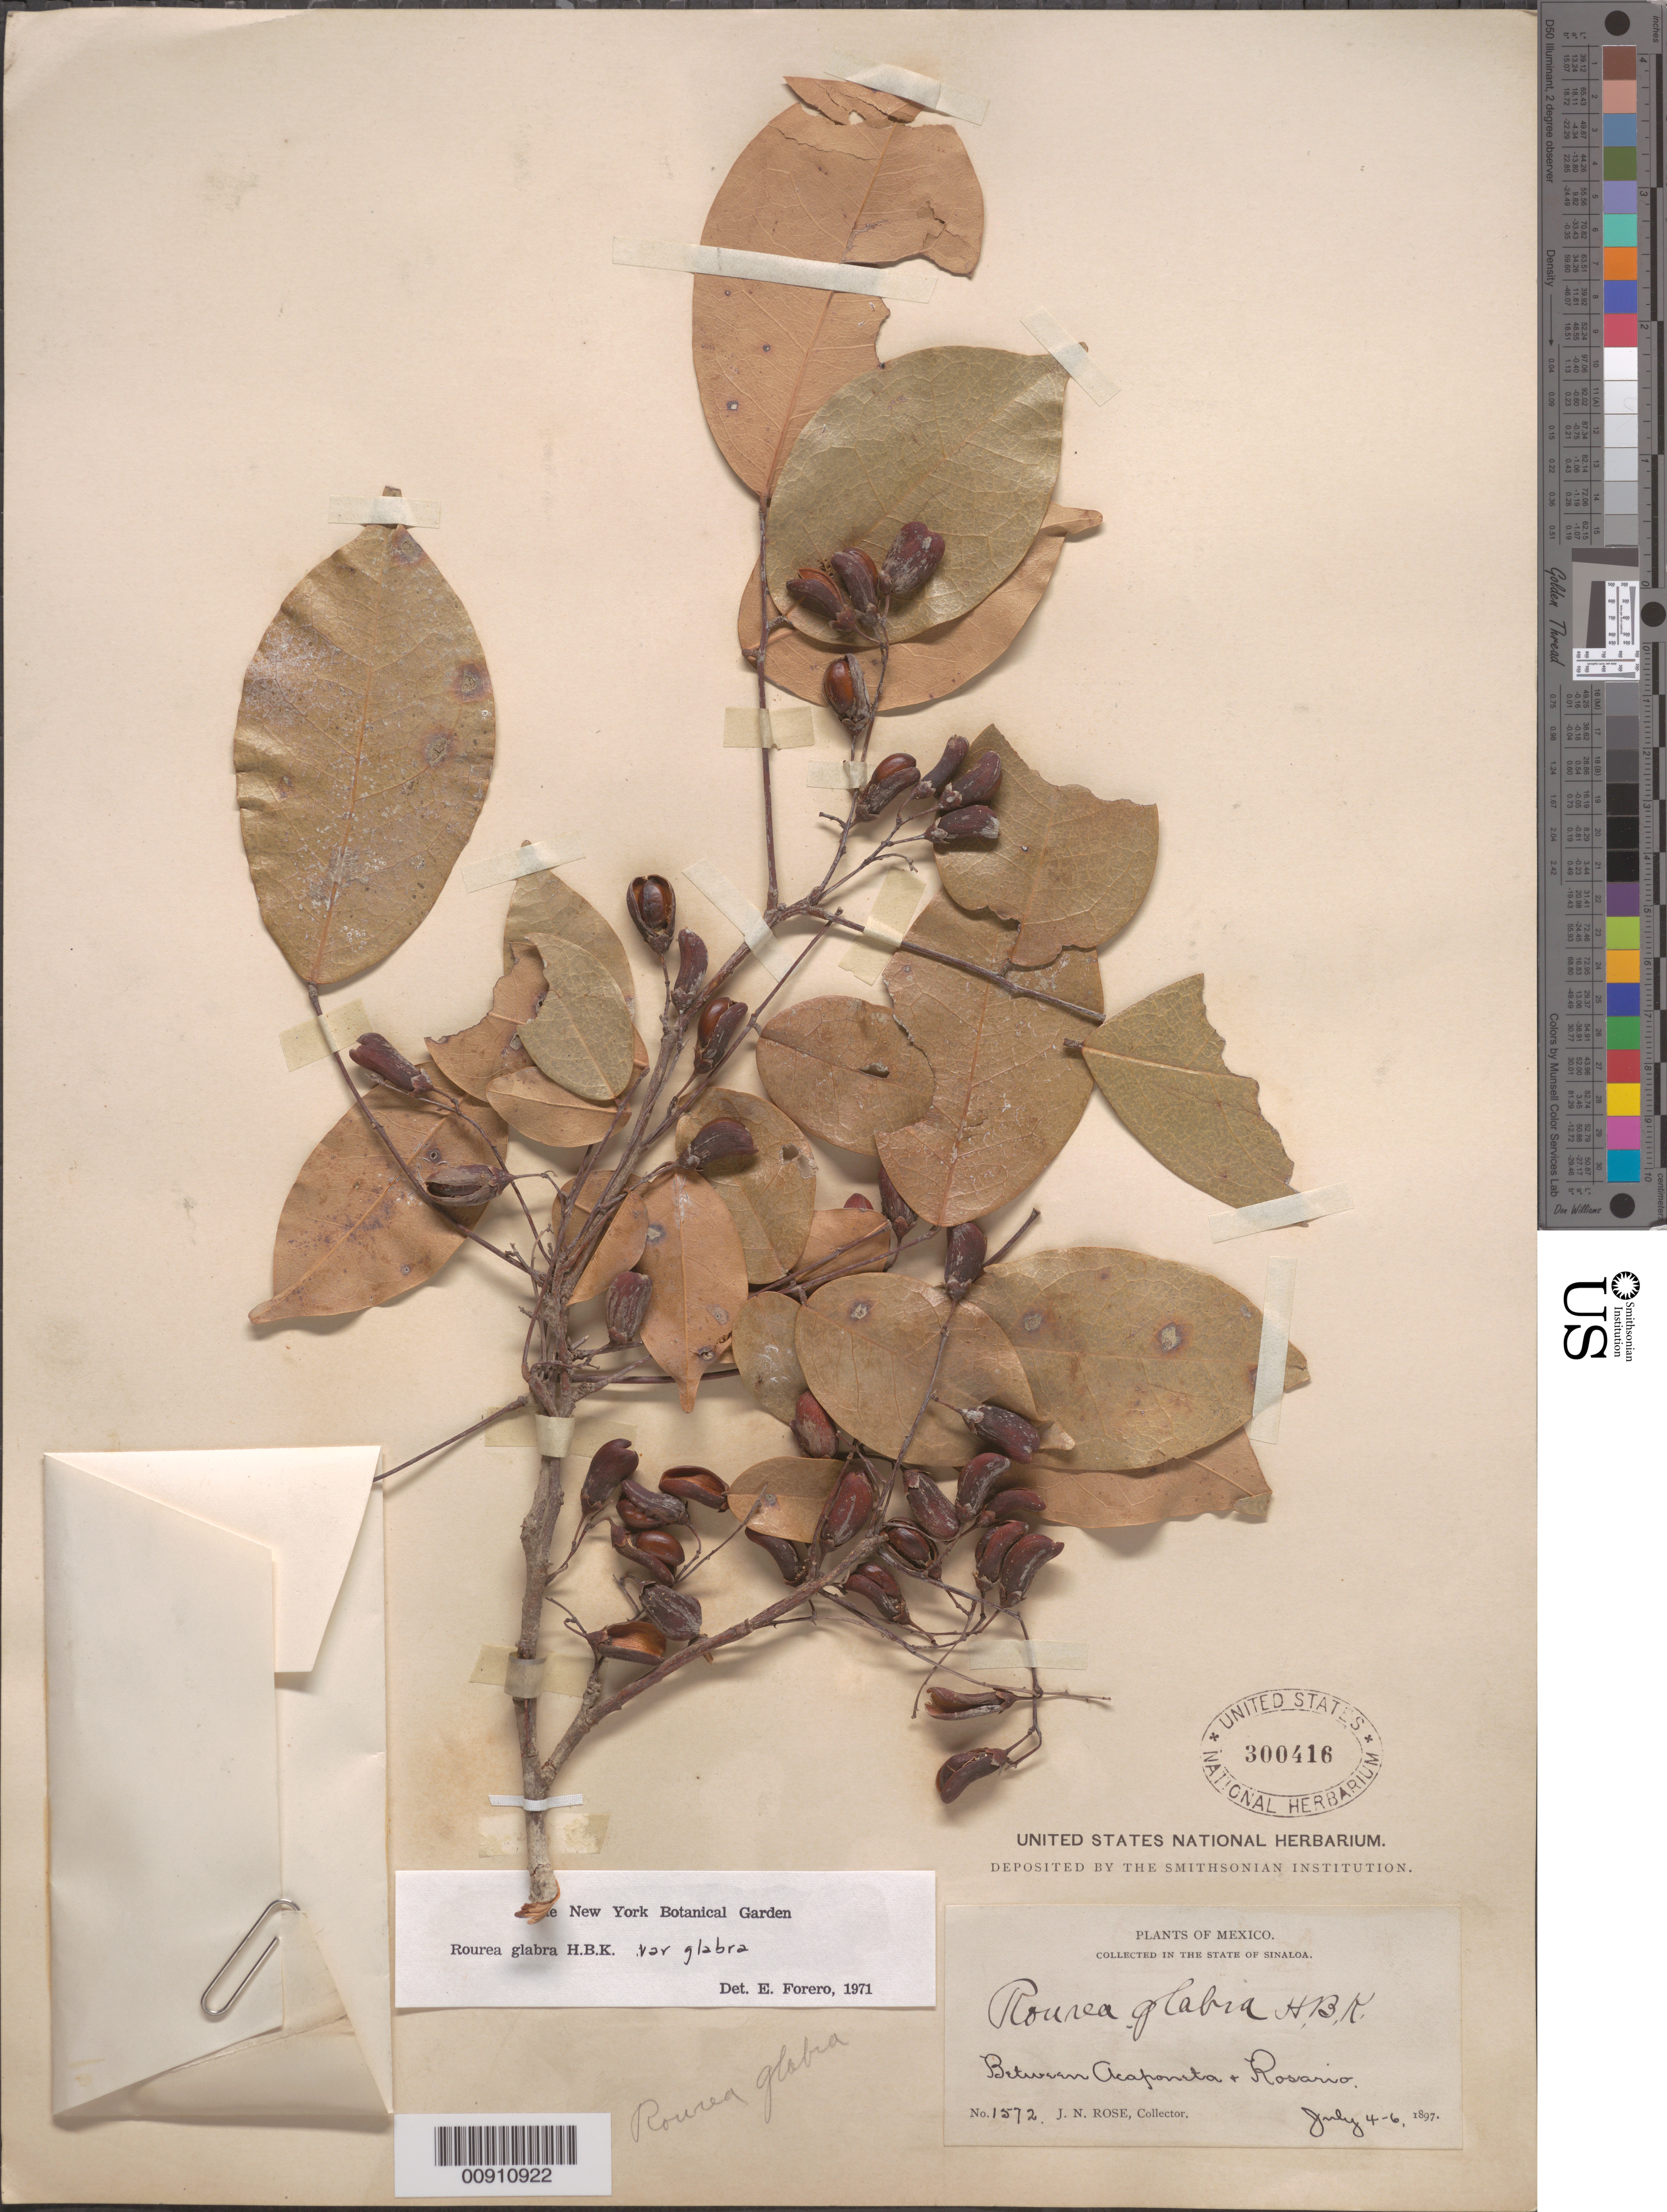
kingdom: Plantae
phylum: Tracheophyta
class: Magnoliopsida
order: Oxalidales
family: Connaraceae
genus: Rourea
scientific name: Rourea glabra var. glabra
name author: Kunth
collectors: J. N. Rose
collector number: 1572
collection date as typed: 04 Jul 1897 to 06 Jul 1897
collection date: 1897-07-04/1897-07-06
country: Mexico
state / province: Sinaloa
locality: Between Acaponeta & Rosario.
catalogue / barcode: US 300416